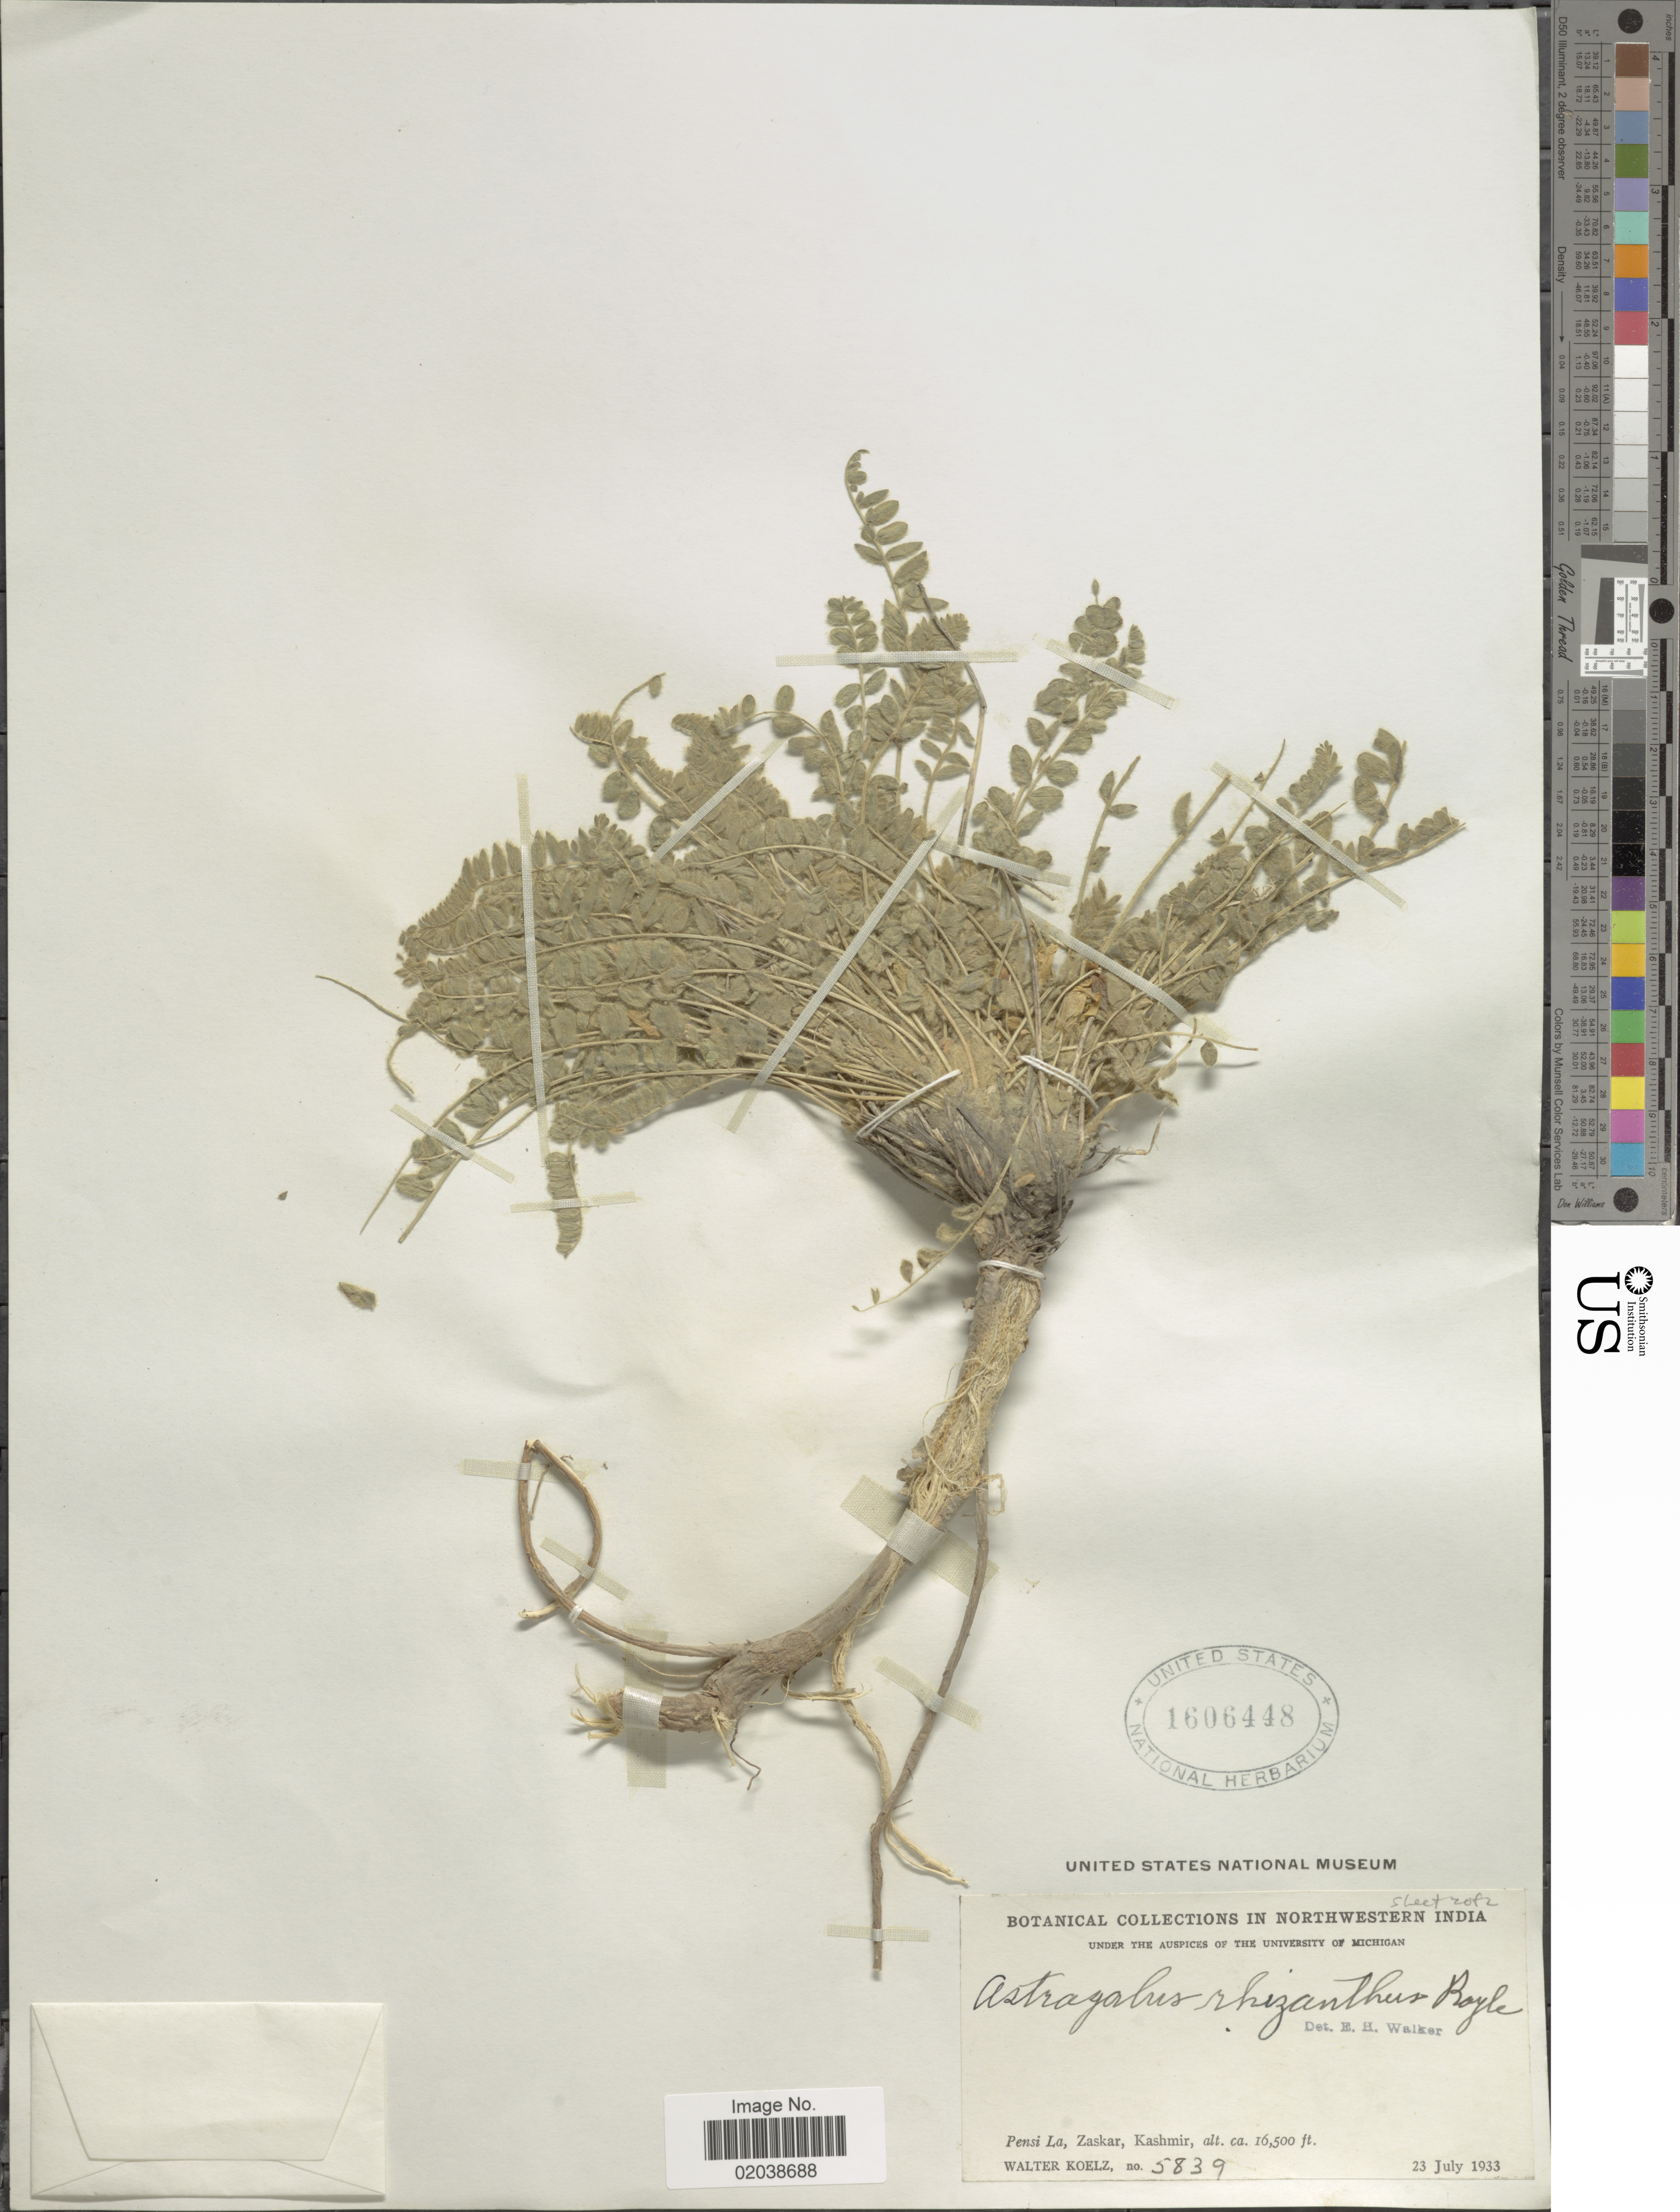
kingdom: Plantae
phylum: Tracheophyta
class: Magnoliopsida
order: Fabales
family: Fabaceae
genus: Astragalus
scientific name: Astragalus rhizanthus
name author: Royle & Benth.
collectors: W. N. Koelz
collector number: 5839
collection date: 1933-07-23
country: India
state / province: Jammu and Kashmir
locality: Northwestern India. Pensi La, Zaskar, Kashmir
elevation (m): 5029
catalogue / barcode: US 1606448